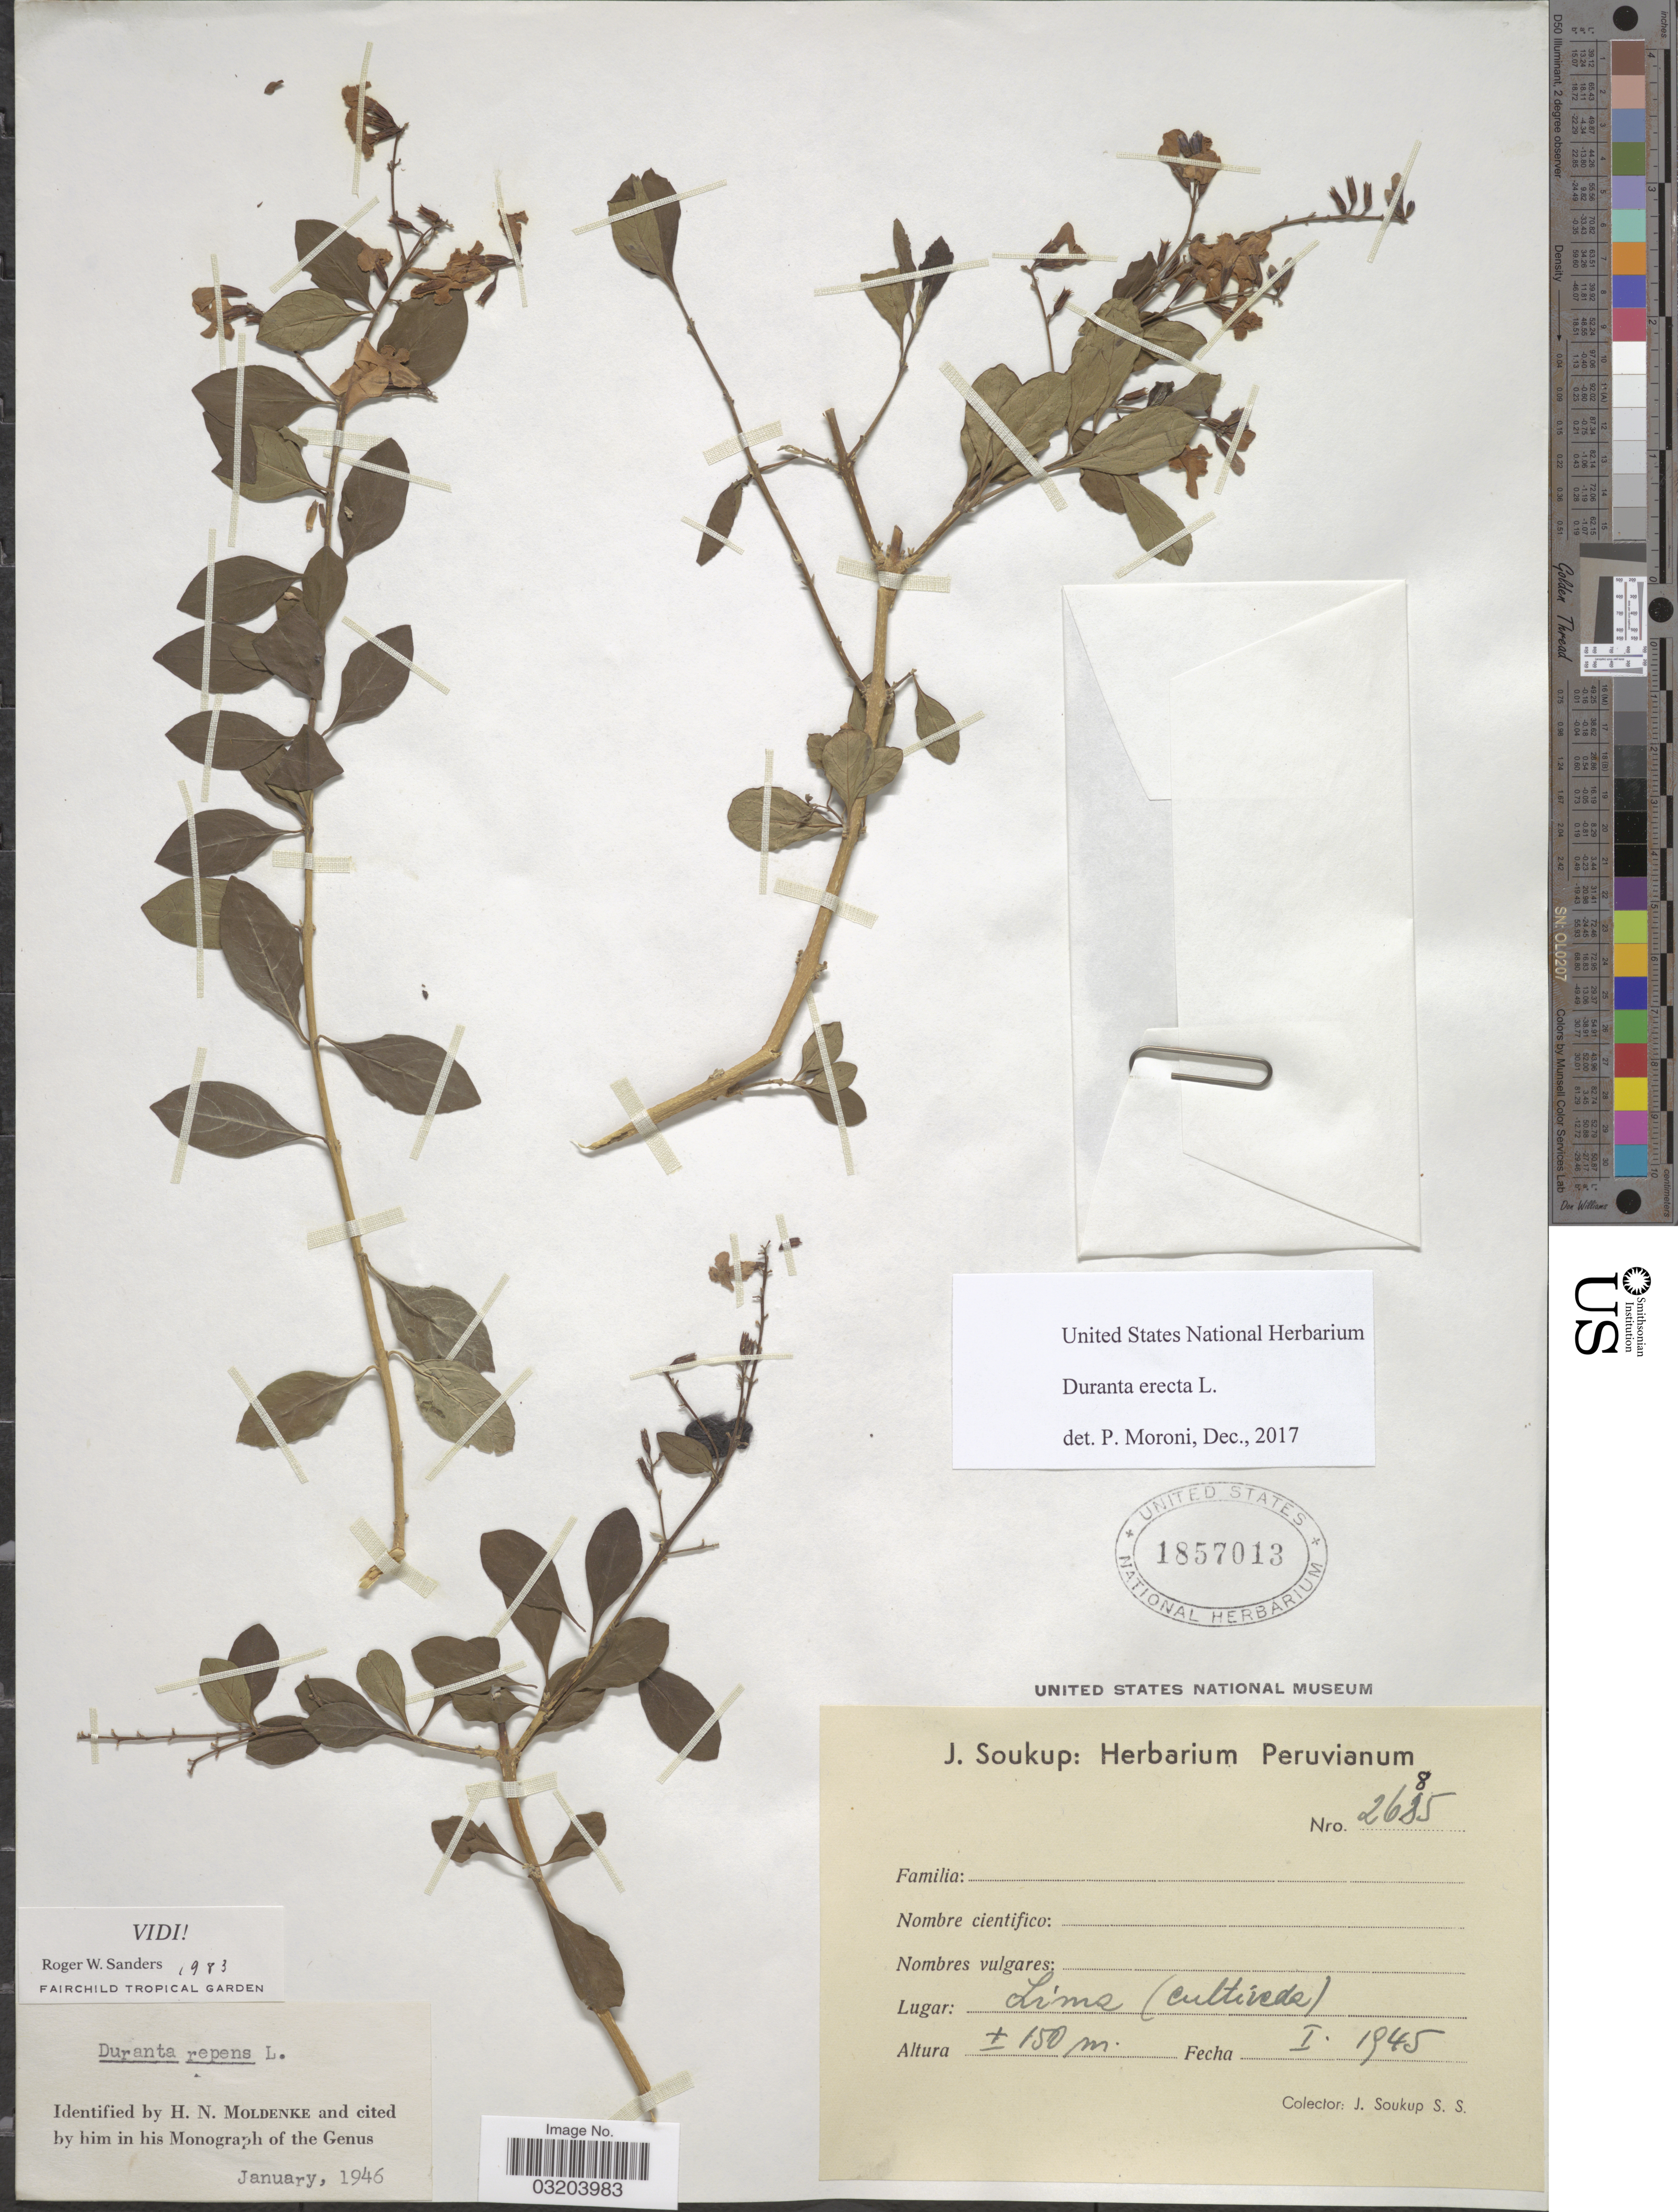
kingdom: Plantae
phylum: Tracheophyta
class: Magnoliopsida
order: Lamiales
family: Verbenaceae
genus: Duranta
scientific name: Duranta erecta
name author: L.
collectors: J. Soukup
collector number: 2685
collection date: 1945-01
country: Peru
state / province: Lima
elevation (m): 150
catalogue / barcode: US 1857013